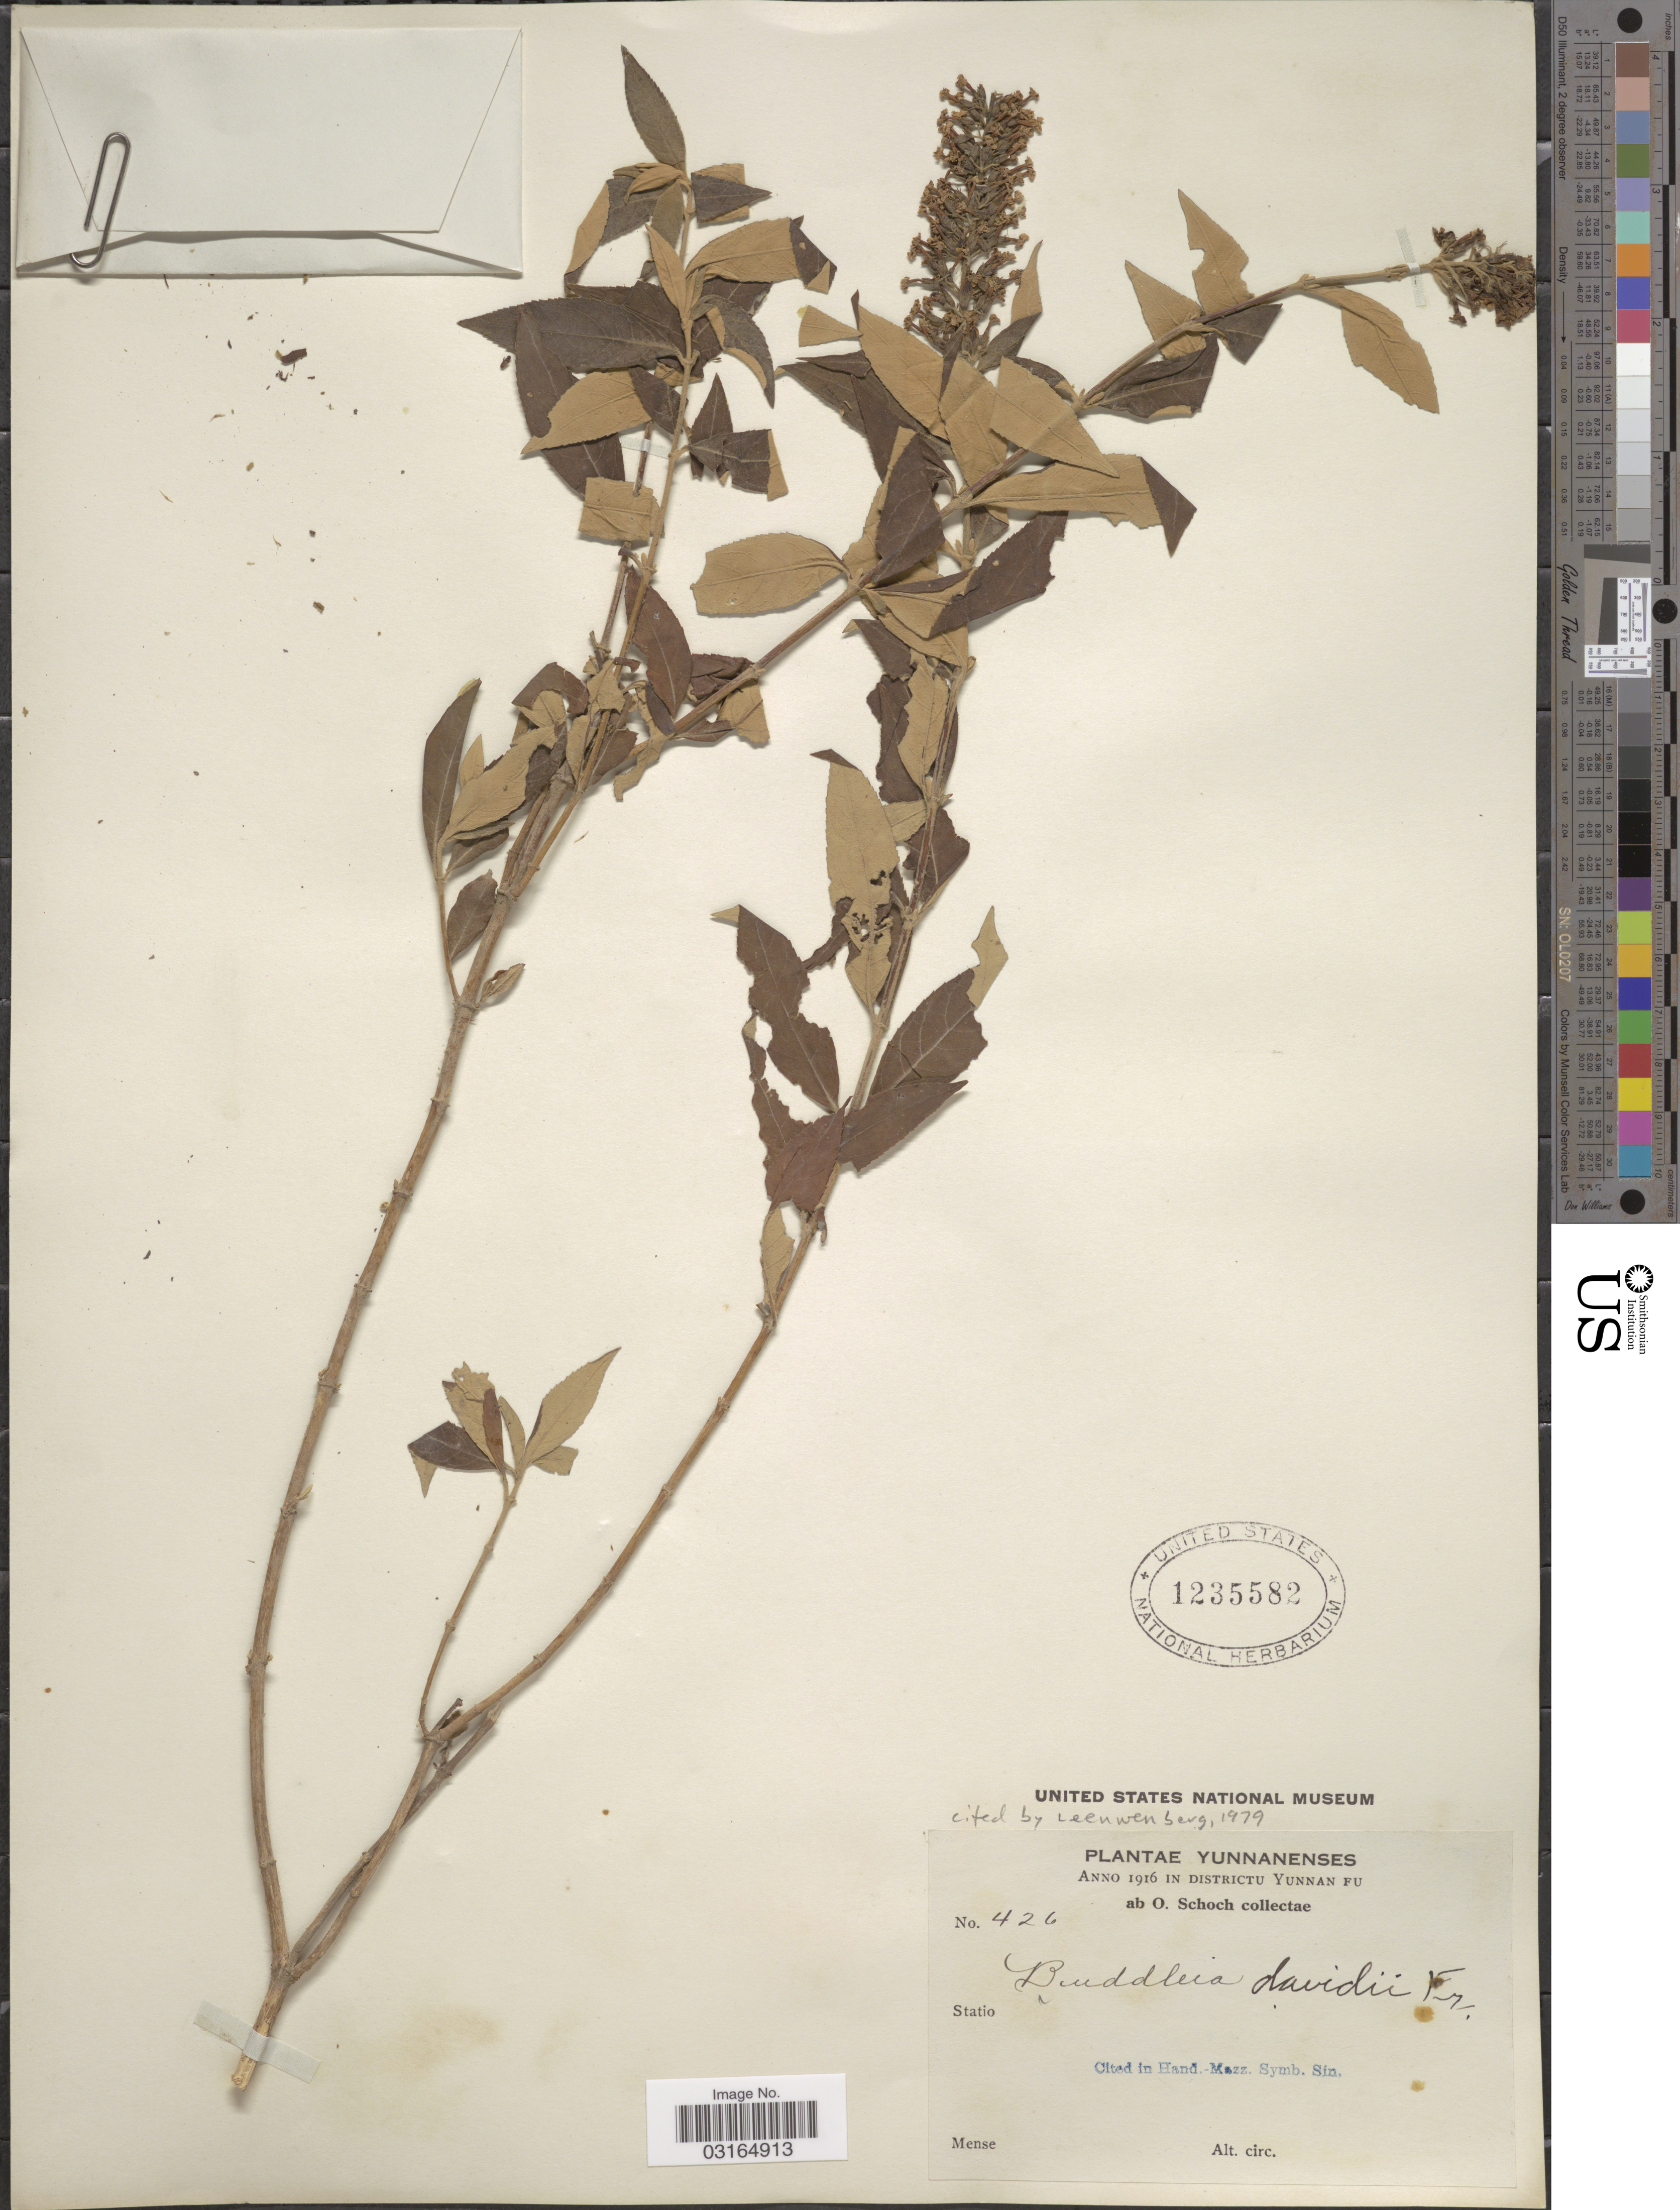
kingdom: Plantae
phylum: Tracheophyta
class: Magnoliopsida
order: Lamiales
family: Scrophulariaceae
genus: Buddleja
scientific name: Buddleja davidii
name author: Franch.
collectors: O. Schoch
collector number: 426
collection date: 1916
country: China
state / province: Yunnan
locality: Districtu Yunnan Fu.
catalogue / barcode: US 1235582